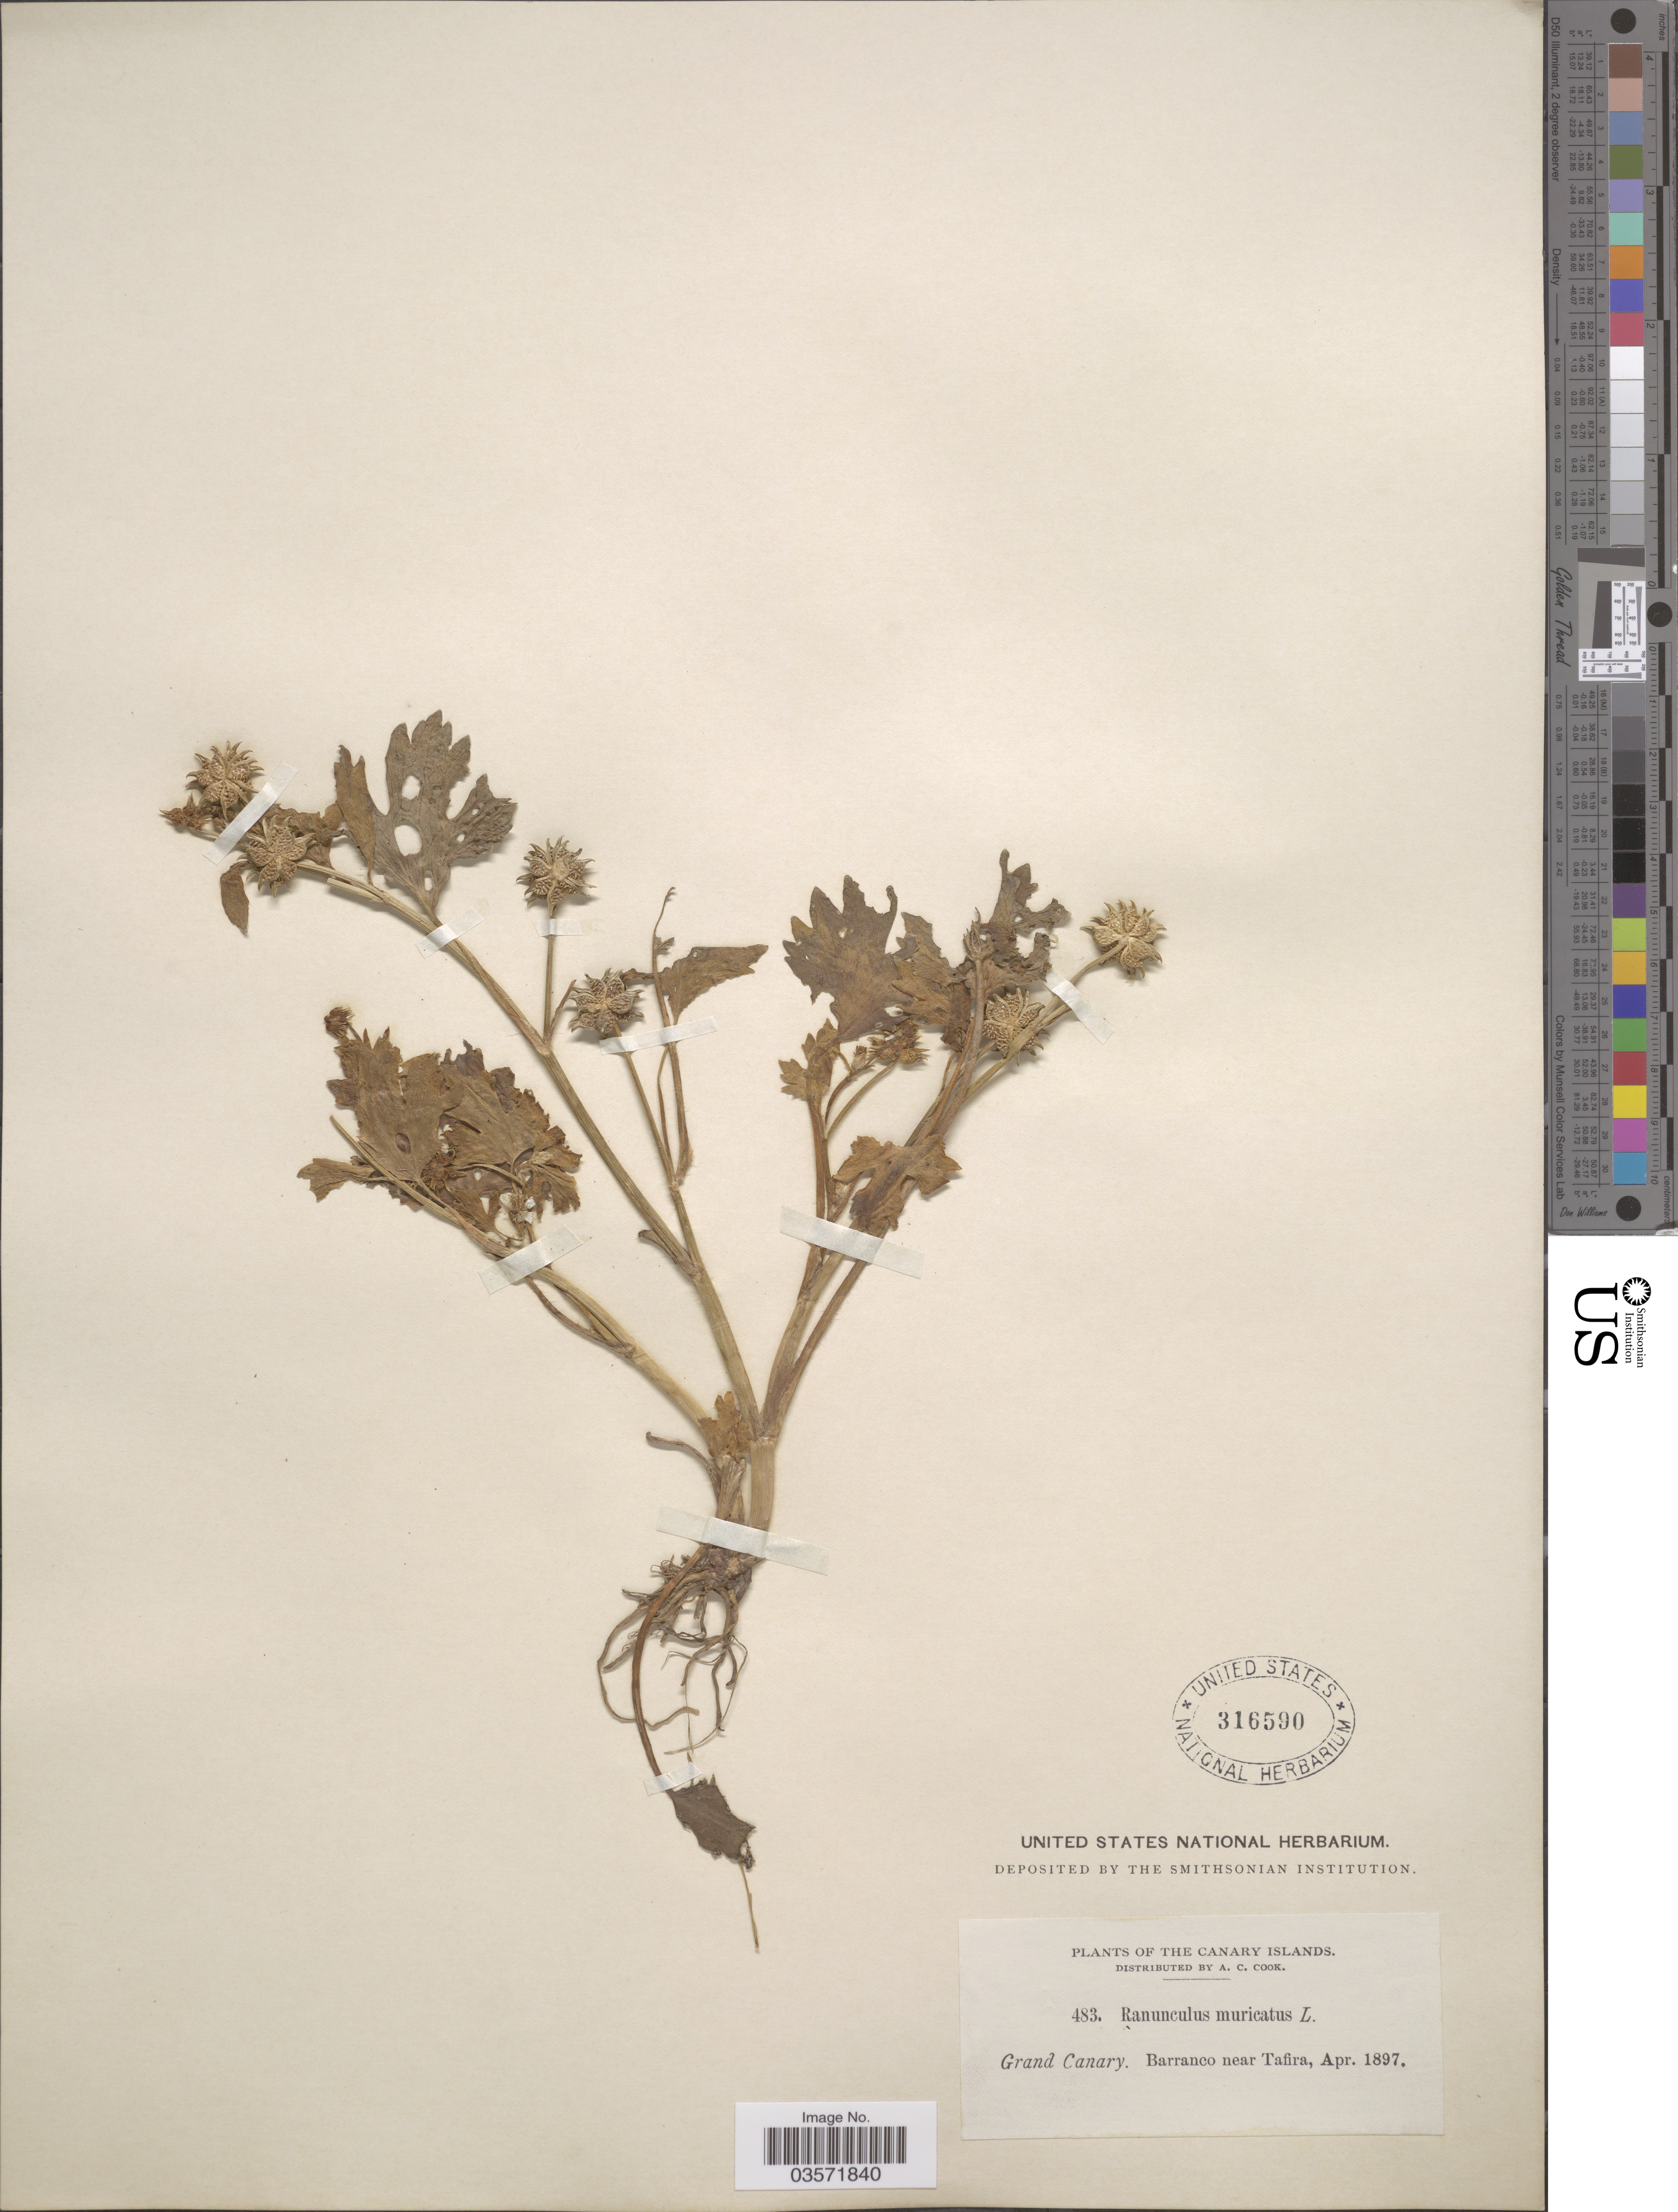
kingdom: Plantae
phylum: Tracheophyta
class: Magnoliopsida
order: Ranunculales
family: Ranunculaceae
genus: Ranunculus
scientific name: Ranunculus muricatus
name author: L.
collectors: A. Cook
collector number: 483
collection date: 1897-04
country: Spain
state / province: Canarias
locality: The Canary Islands. Grand Canary. Barranco near Tafira.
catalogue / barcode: US 316590